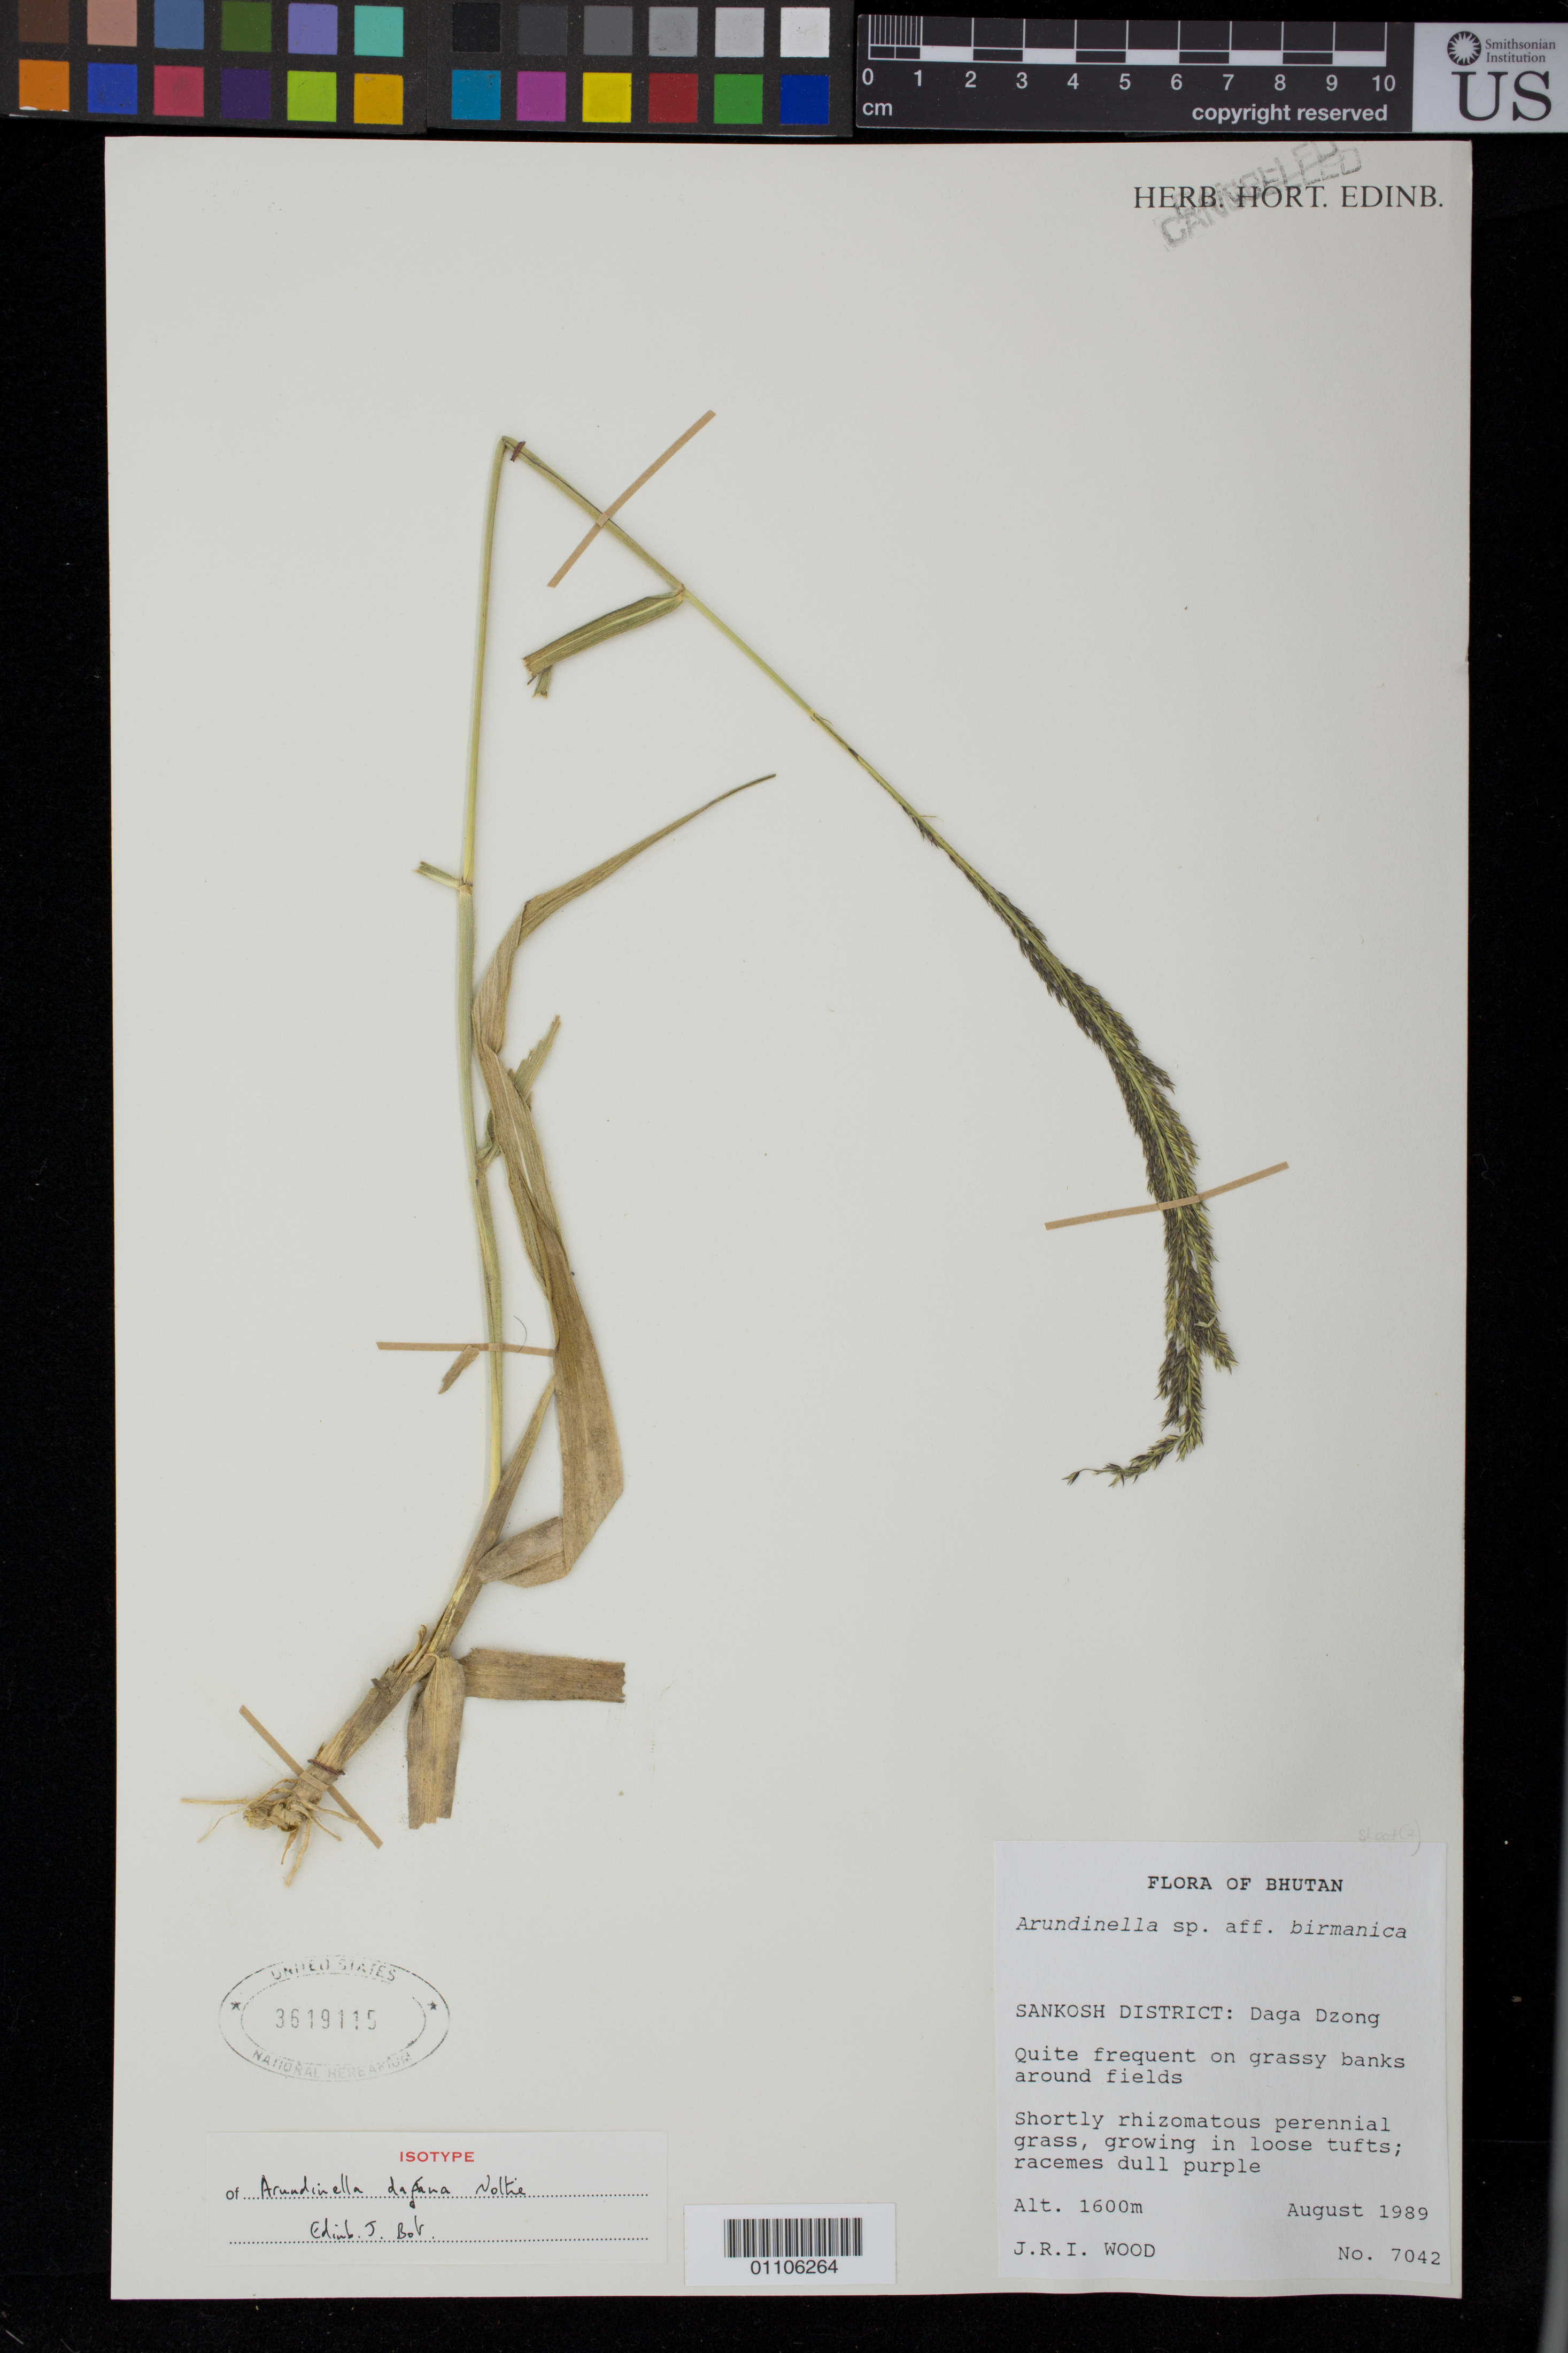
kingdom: Plantae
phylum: Tracheophyta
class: Liliopsida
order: Poales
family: Poaceae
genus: Arundinella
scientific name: Arundinella dagana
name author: Noltie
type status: Isotype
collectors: J. R. I. Wood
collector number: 7042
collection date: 1989-08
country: Bhutan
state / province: Sankosh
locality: Sankosh District: Daga Dzong.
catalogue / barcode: US 3619115